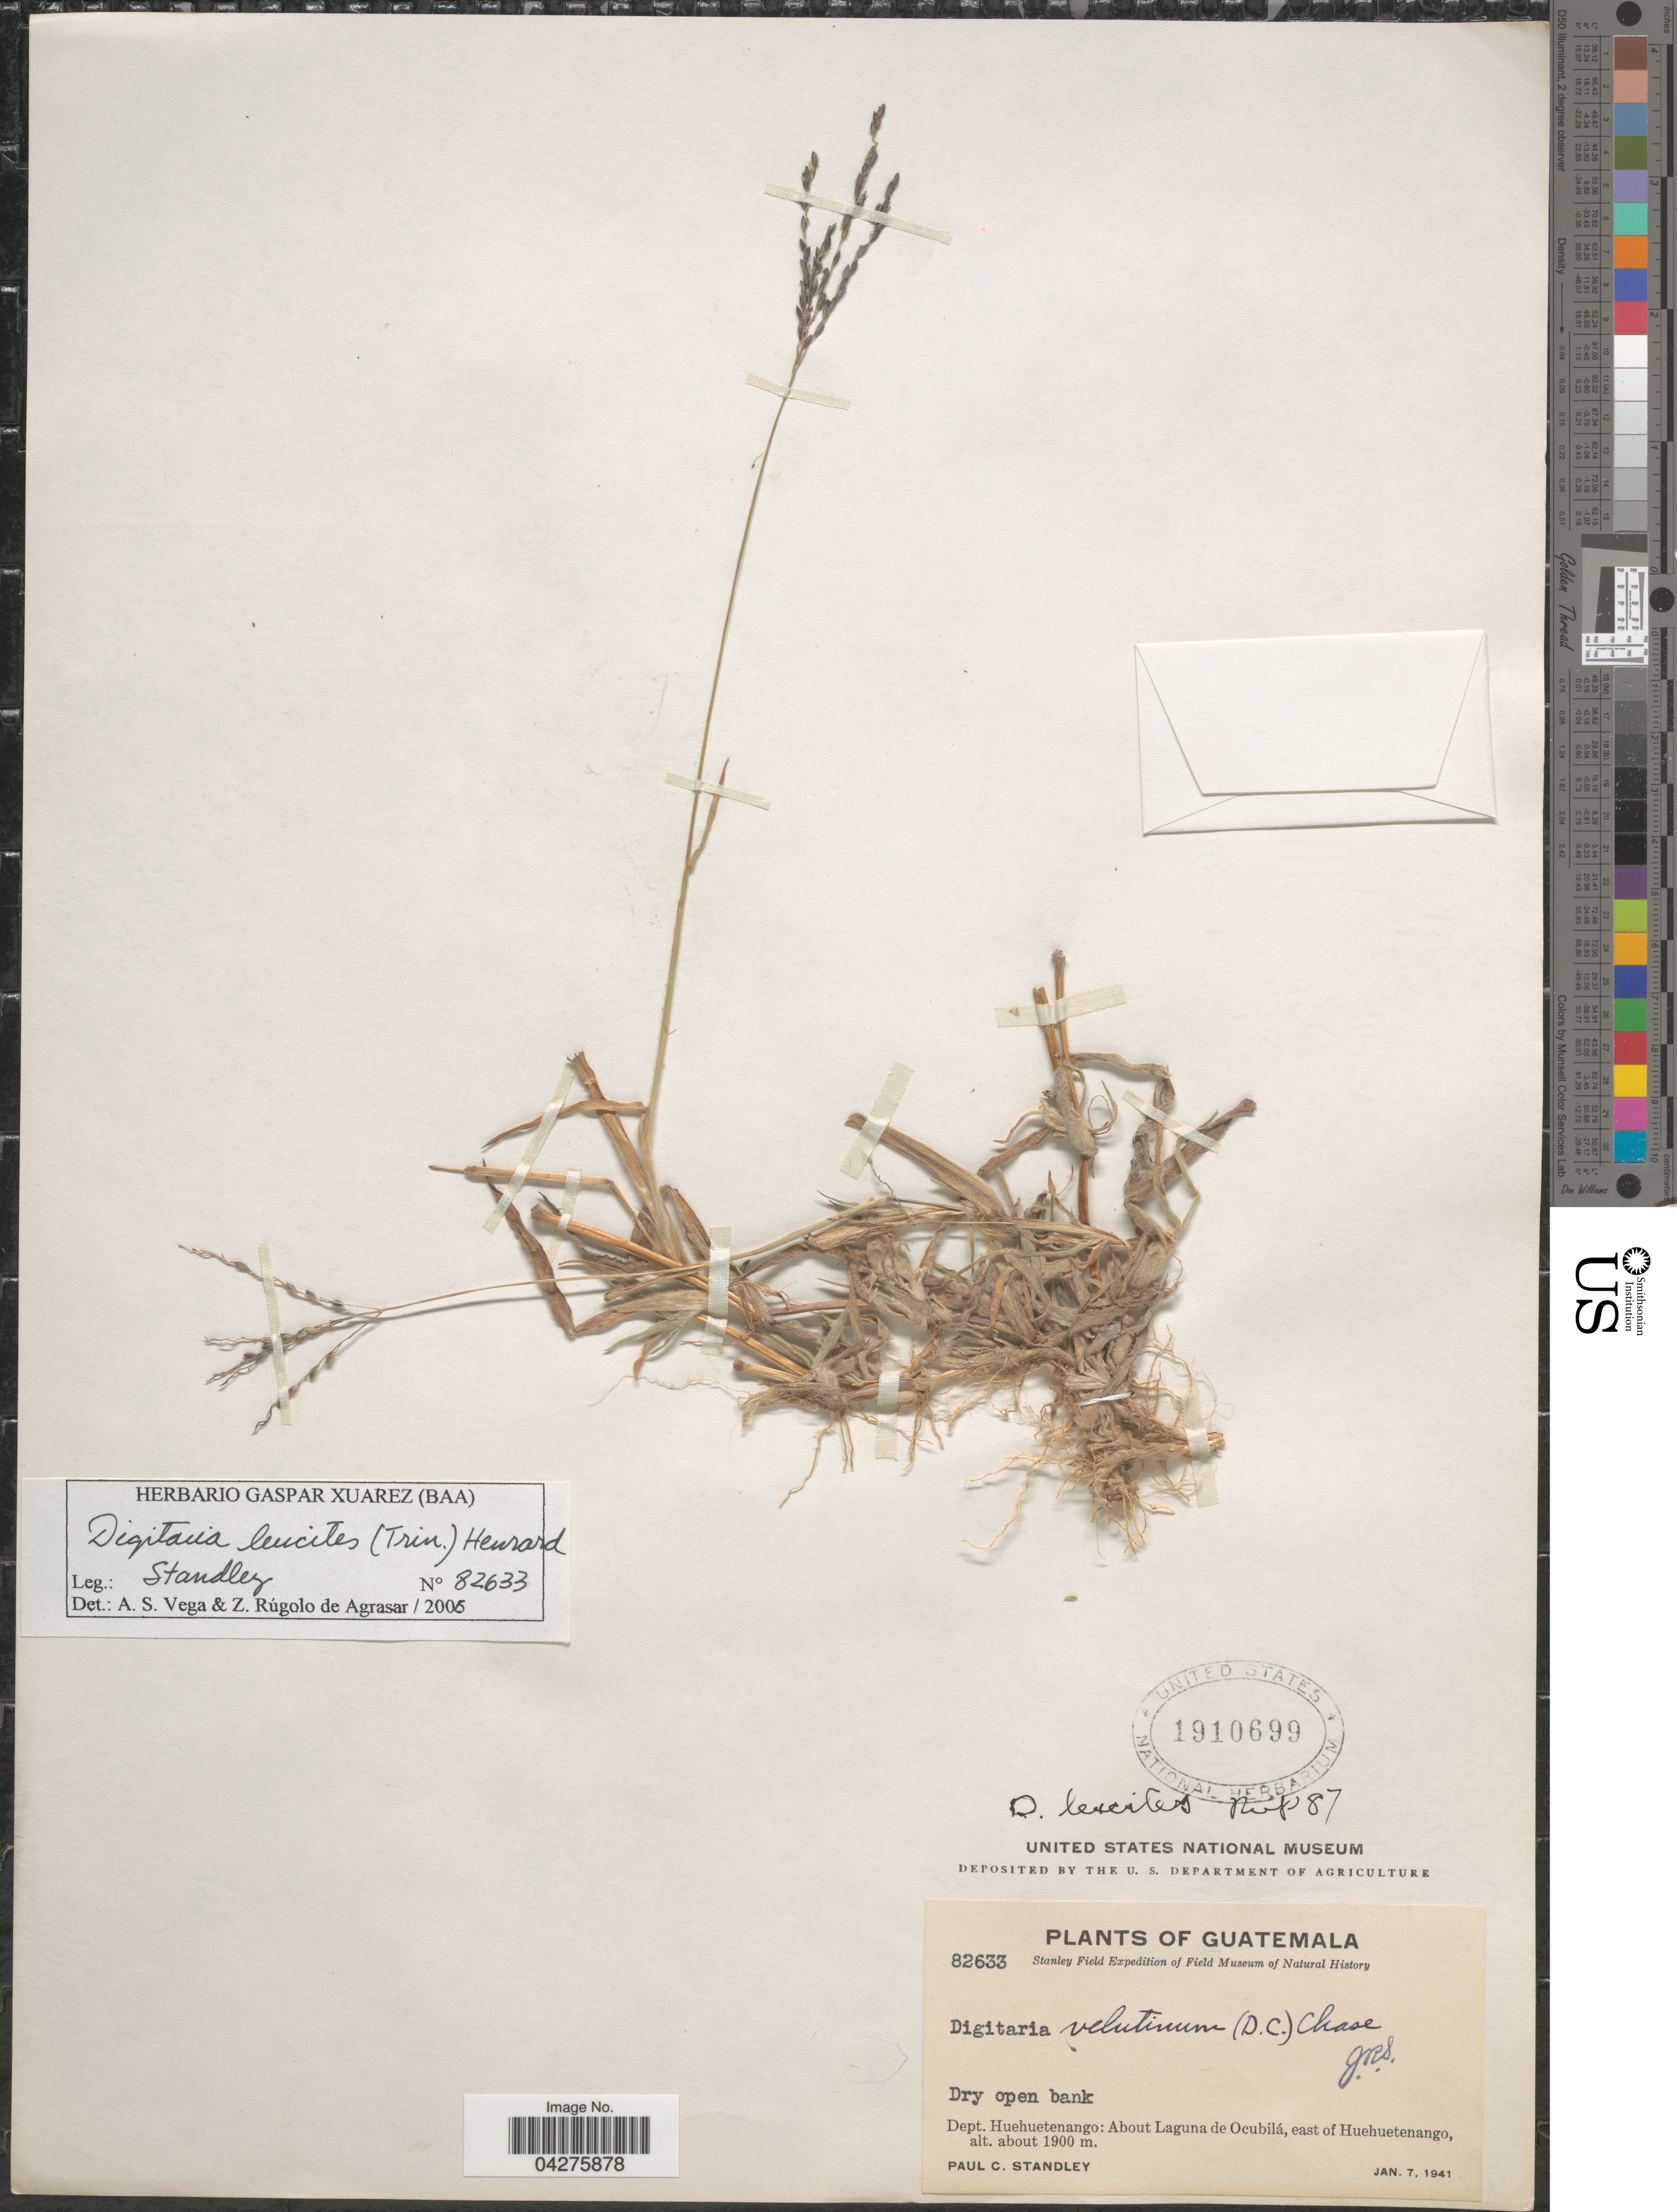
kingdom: Plantae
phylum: Tracheophyta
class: Liliopsida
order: Poales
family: Poaceae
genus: Digitaria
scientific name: Digitaria leucites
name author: (Trin.) Henr.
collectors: P. C. Standley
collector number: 82633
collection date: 1941-01-07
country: Guatemala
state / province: Huehuetenango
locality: Field Expedition of Field Museum of Natural History. Dry open bank. Dept. Huehuetenango: About Laguna de Ocubilá, east of Huehuetenango.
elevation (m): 1900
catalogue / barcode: US 1910699